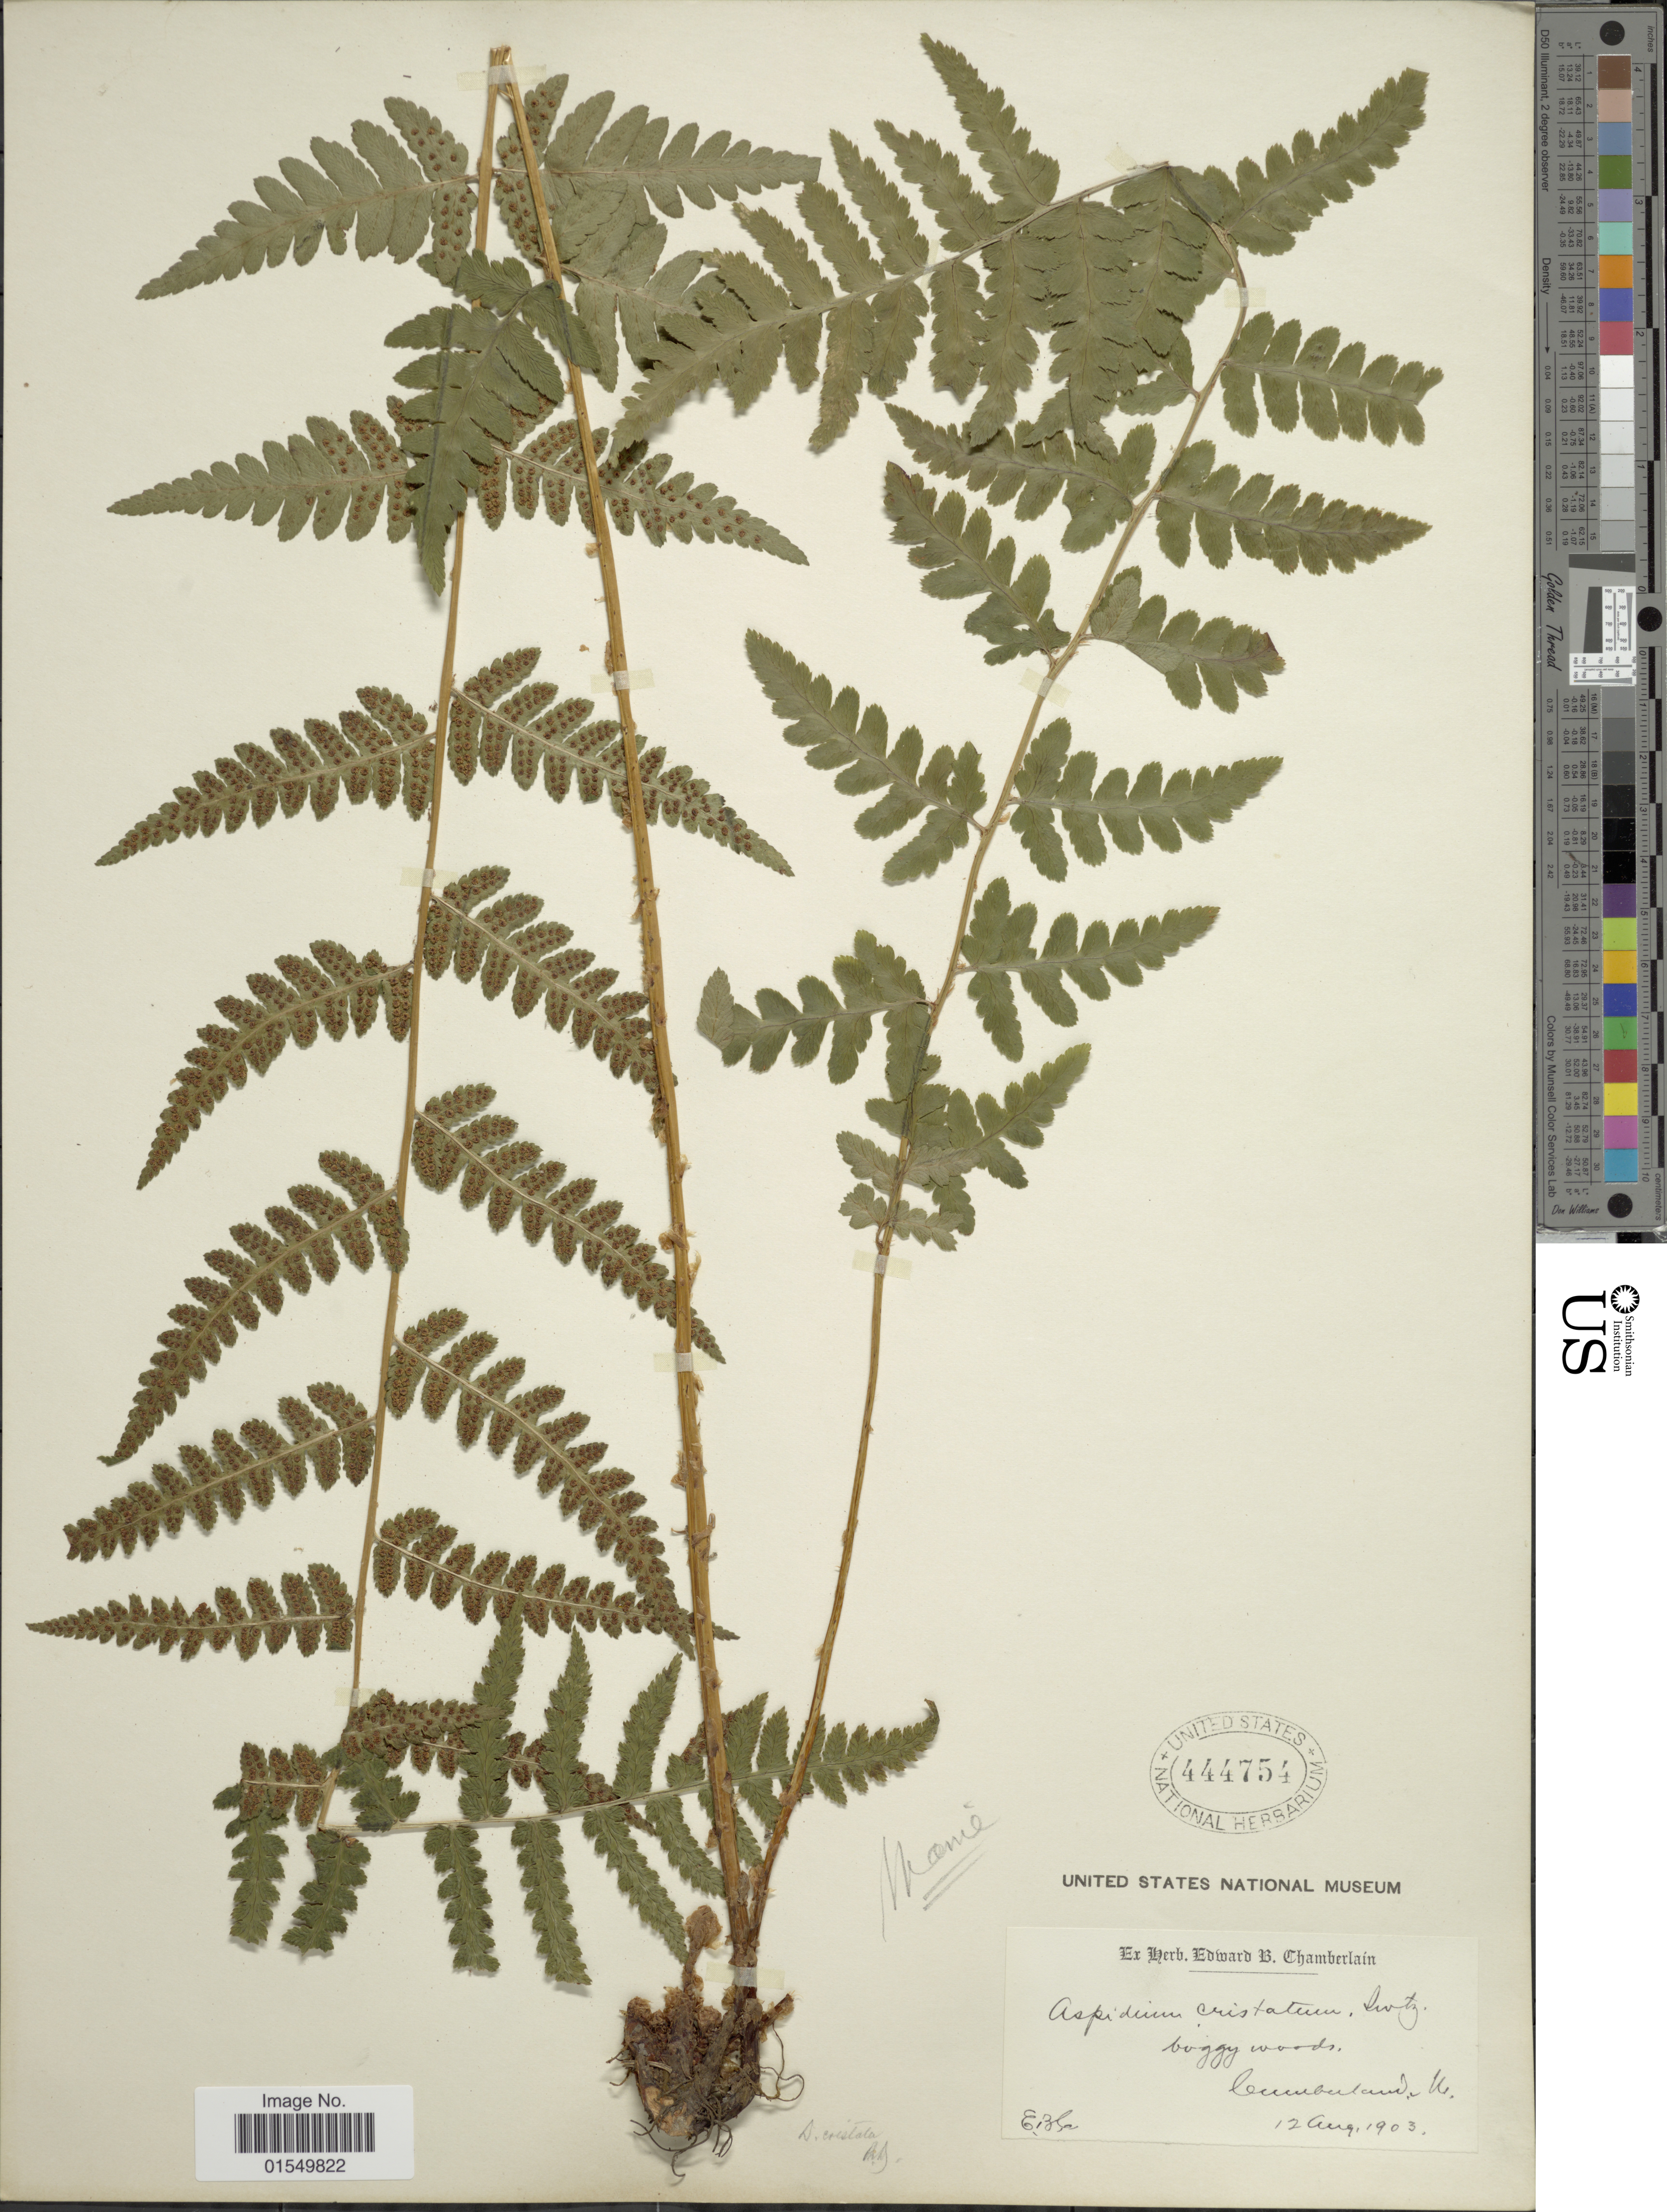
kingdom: Plantae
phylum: Tracheophyta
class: Polypodiopsida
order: Polypodiales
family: Dryopteridaceae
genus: Dryopteris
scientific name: Dryopteris x boottii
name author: Underw.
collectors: E. Chamberlain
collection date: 1903-08-12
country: United States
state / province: Maine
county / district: Cumberland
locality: Cumberland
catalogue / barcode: US 444754